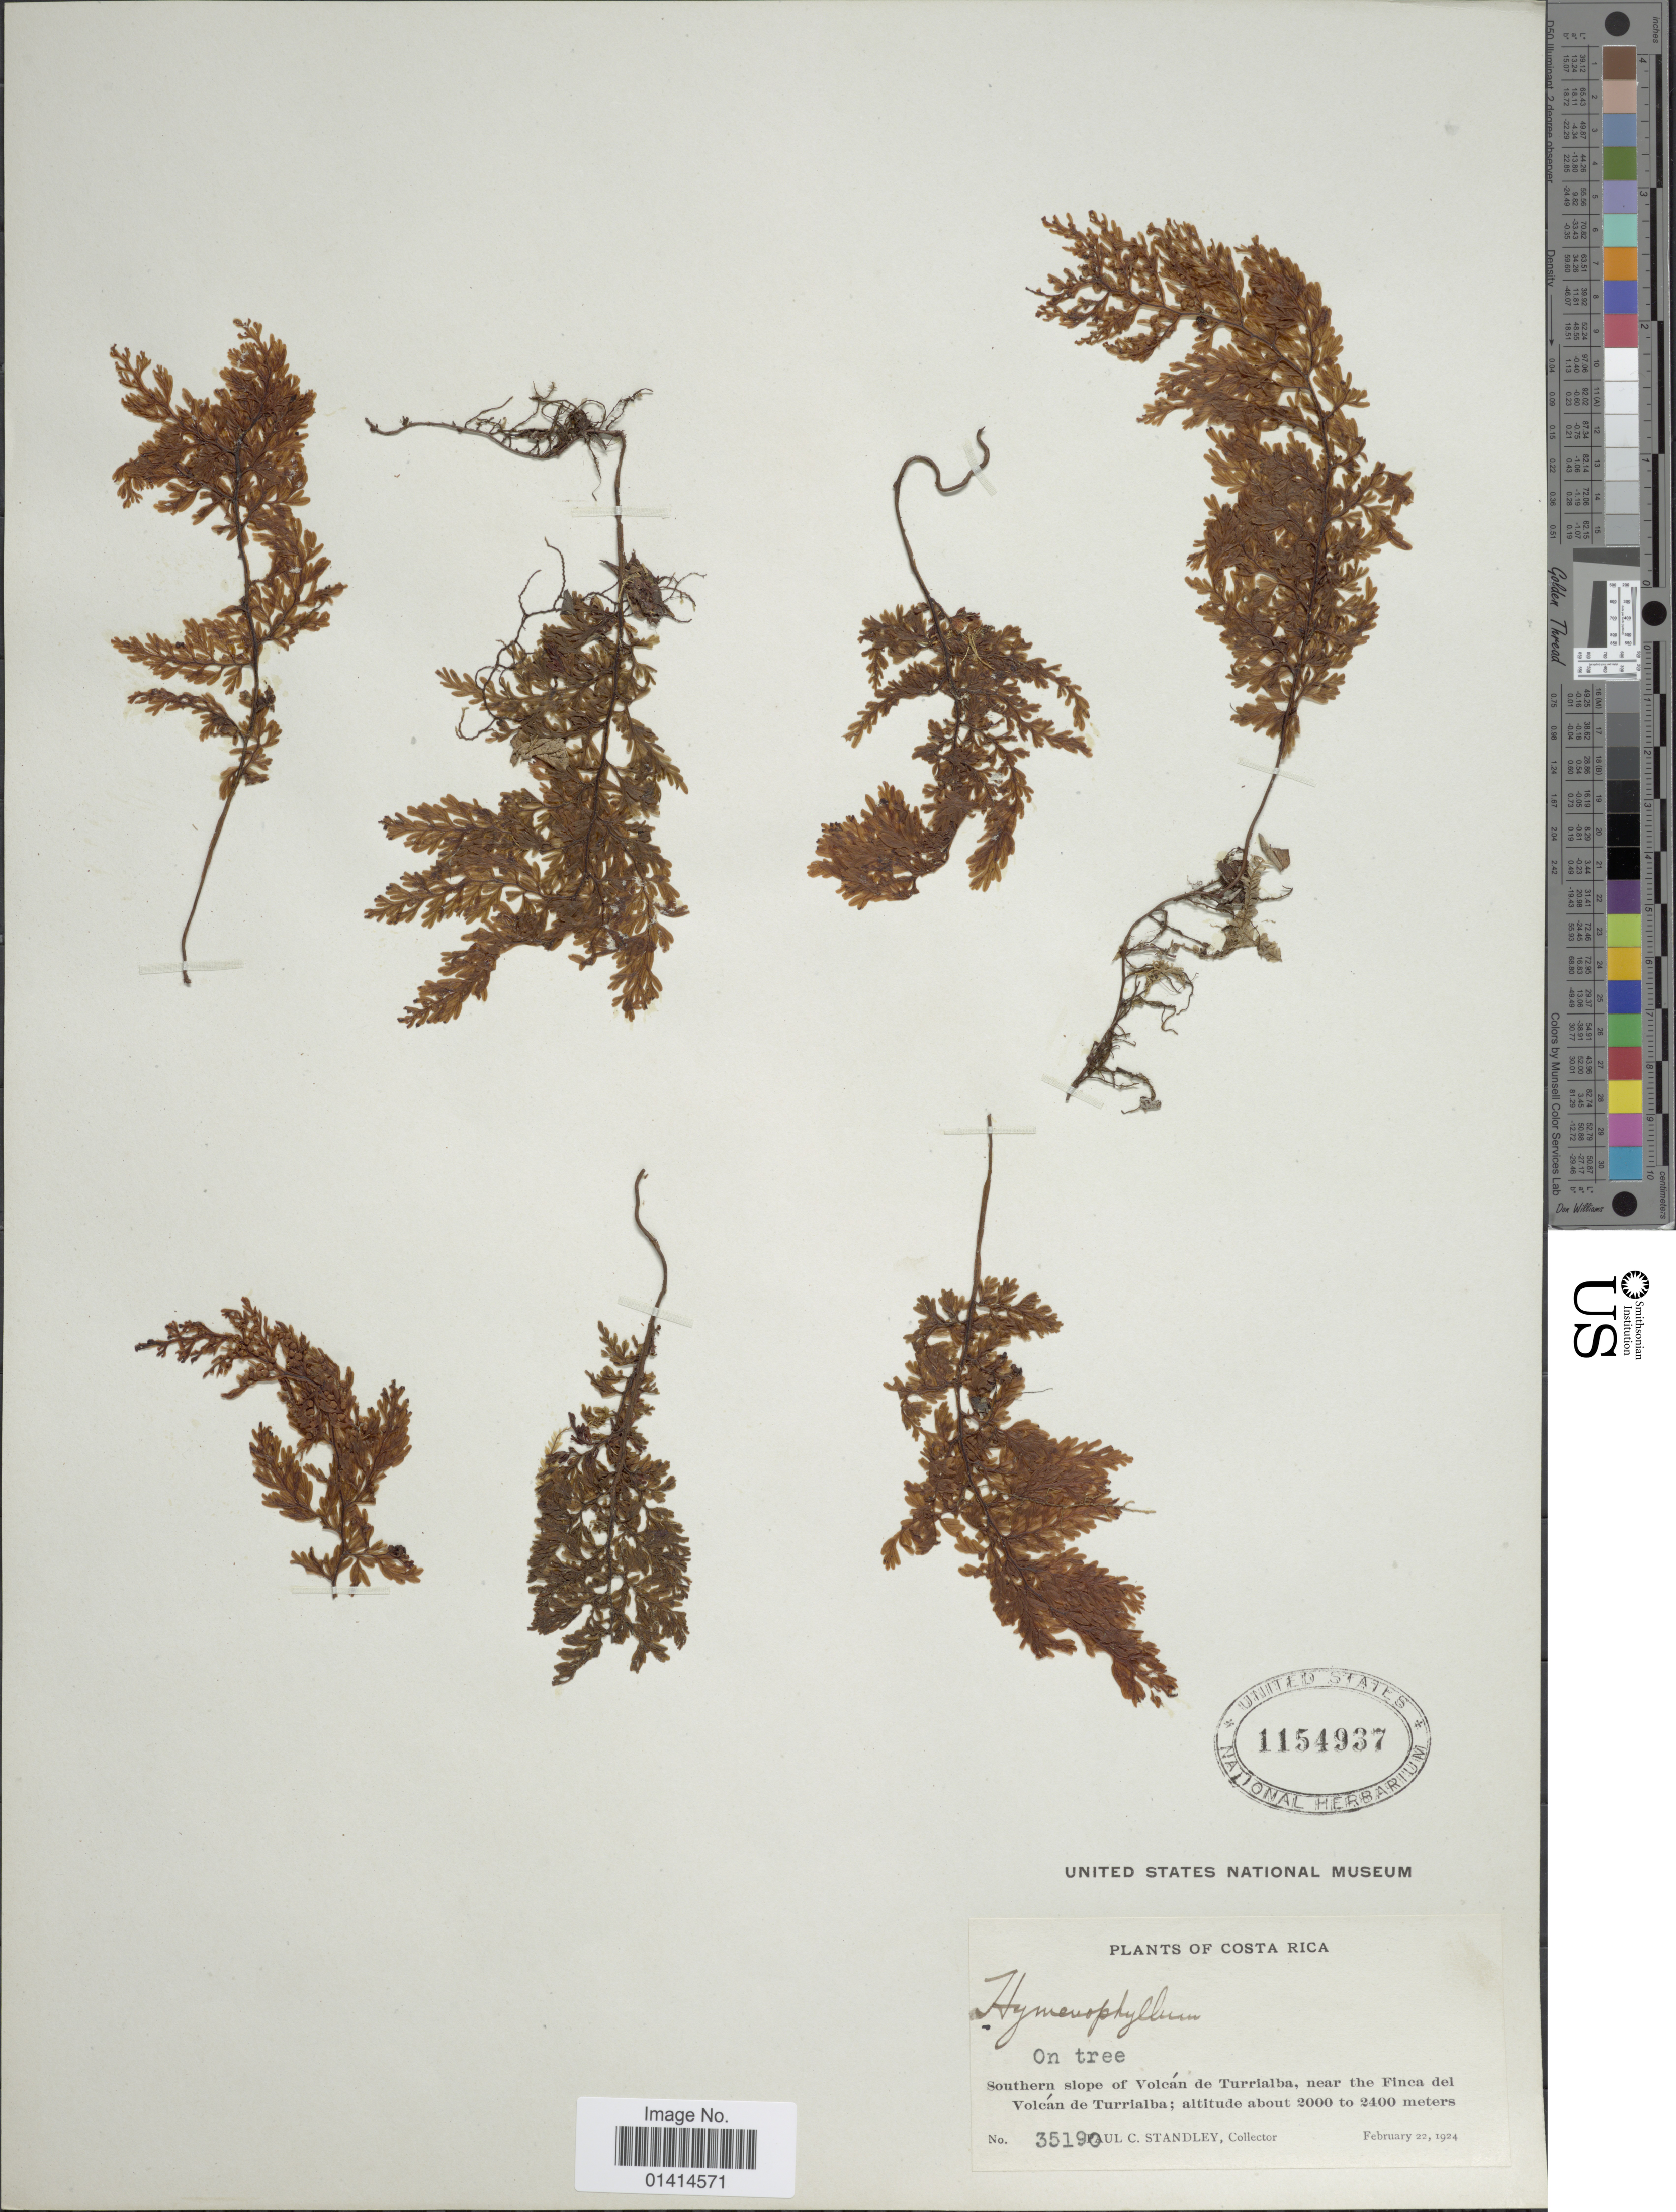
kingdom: Plantae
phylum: Tracheophyta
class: Polypodiopsida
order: Hymenophyllales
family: Hymenophyllaceae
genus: Hymenophyllum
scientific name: Hymenophyllum polyanthos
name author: (Sw.) Sw.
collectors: P. C. Standley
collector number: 35190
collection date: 1924-02-22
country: Costa Rica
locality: Southern slope of Volcan de Turrialba, near the Finca del Volcan de Turrialba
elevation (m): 2000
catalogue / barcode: US 1154937